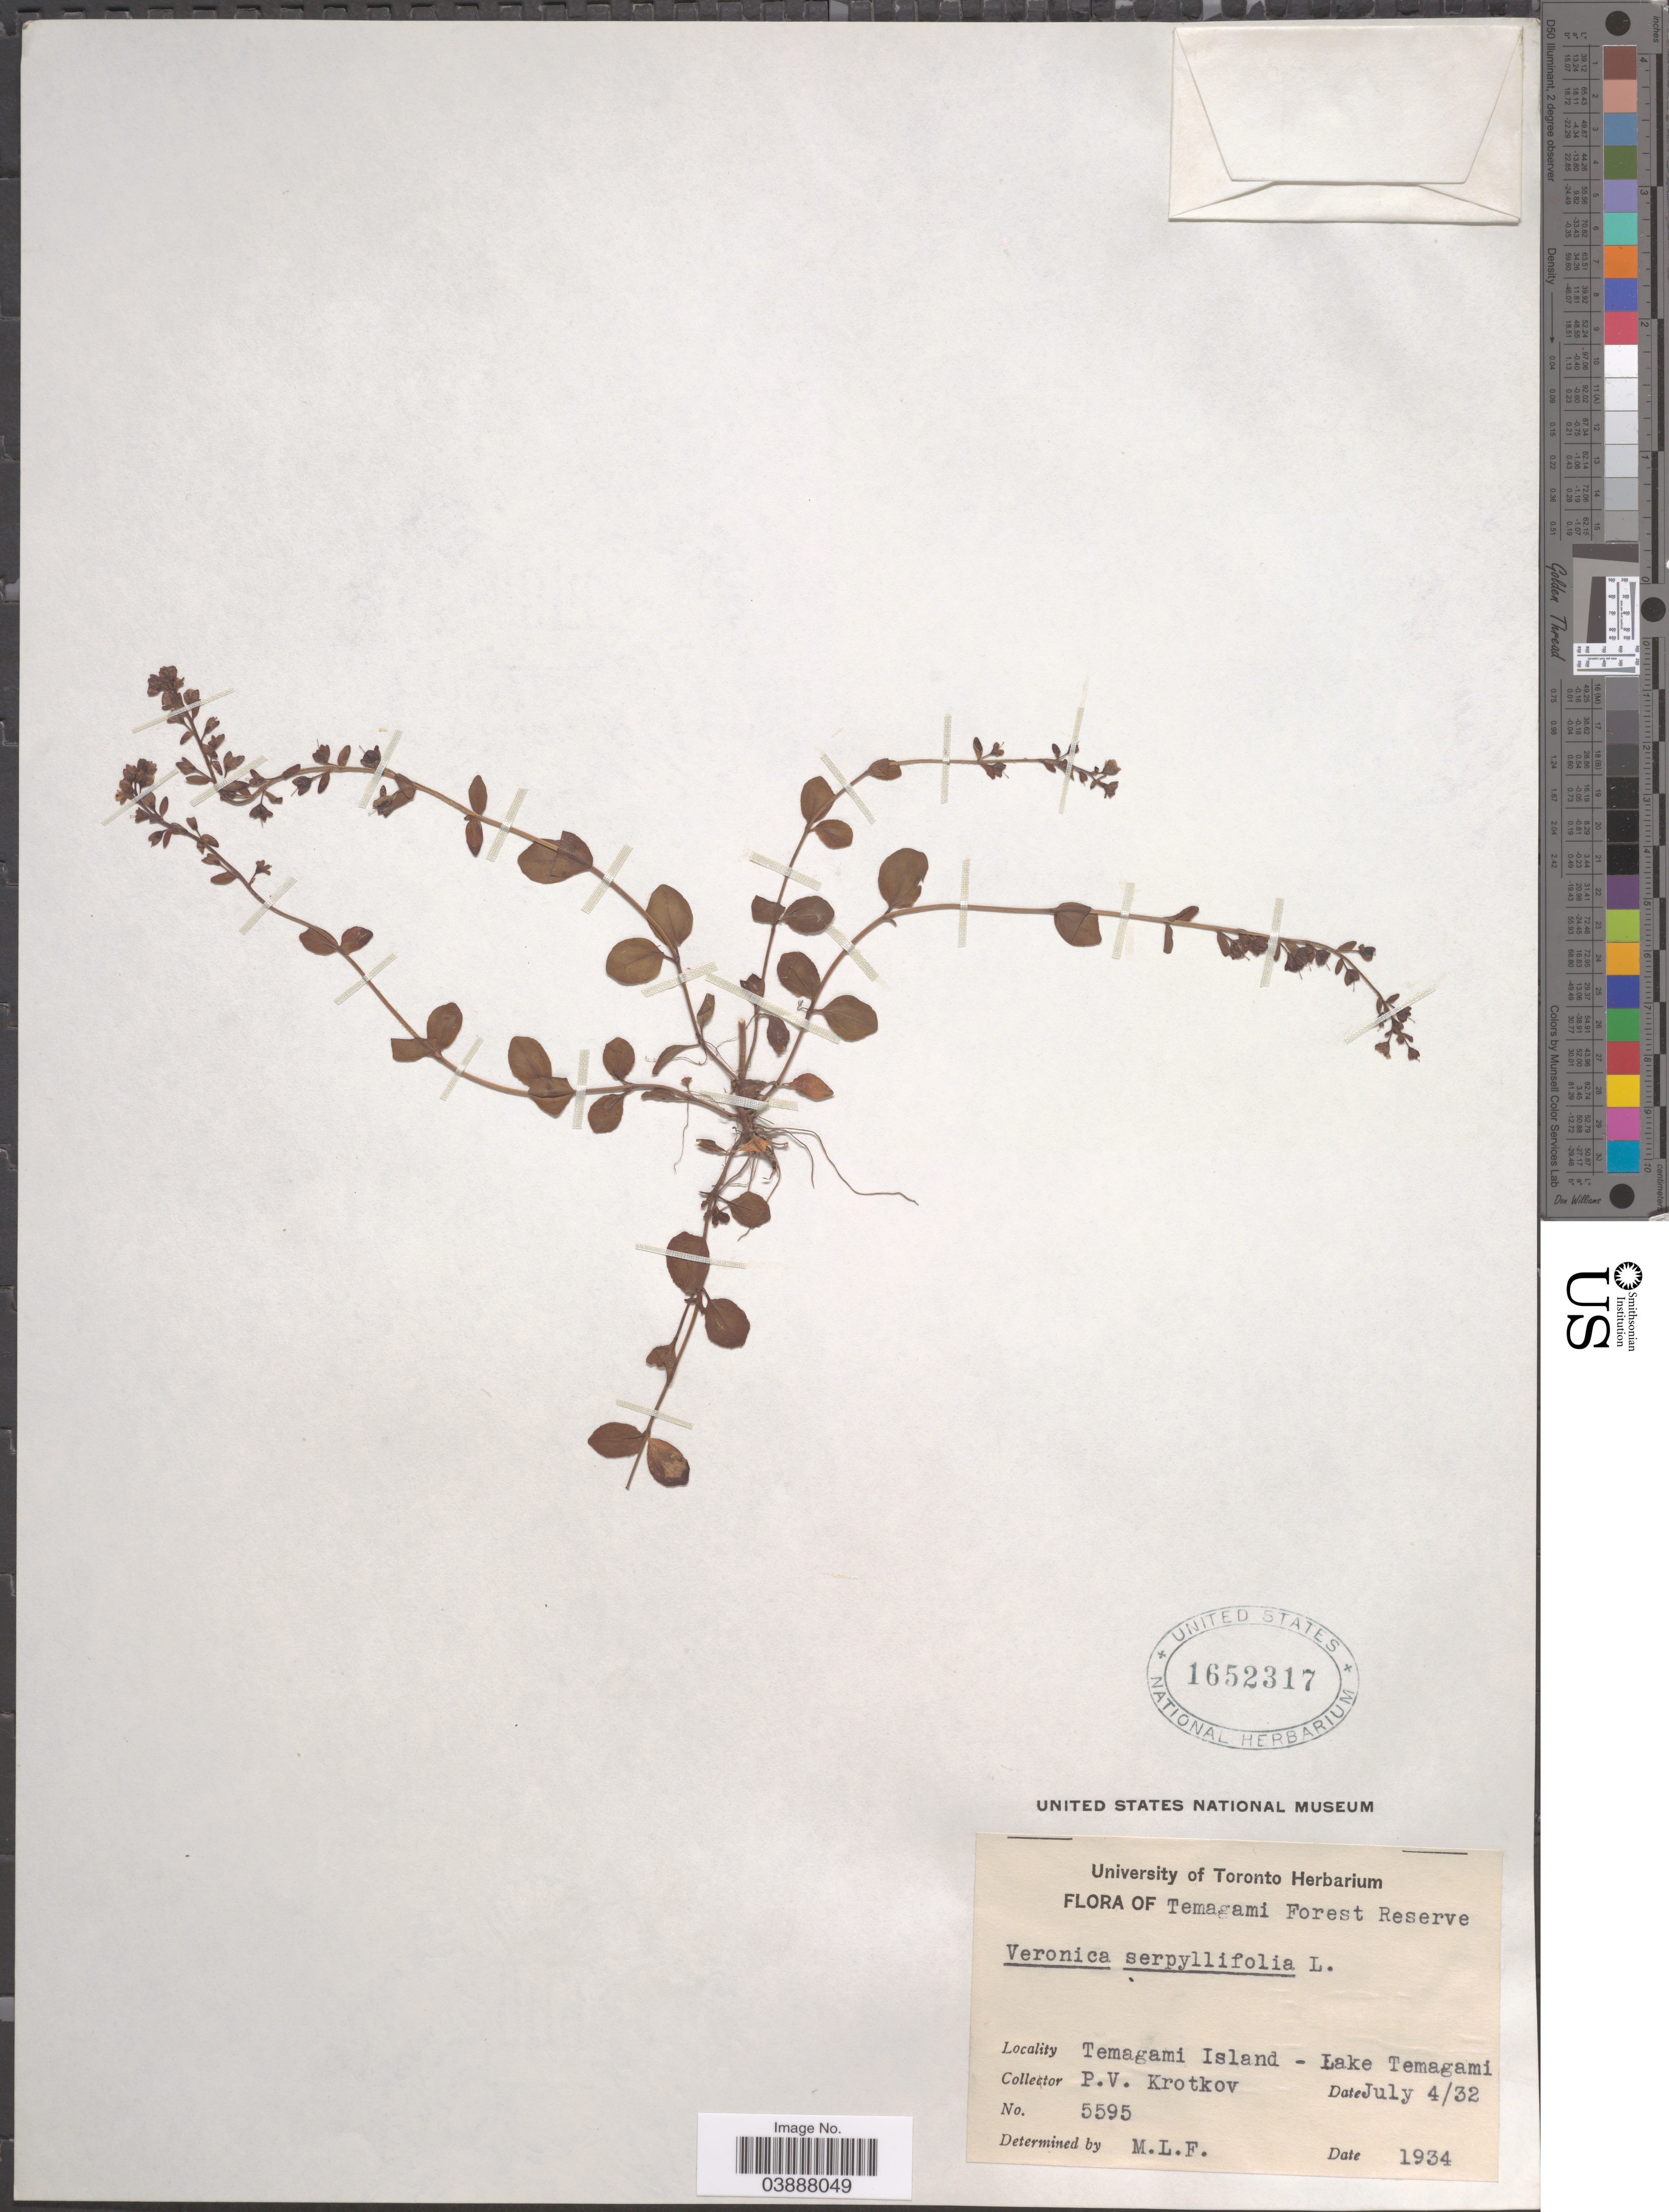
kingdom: Plantae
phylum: Tracheophyta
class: Magnoliopsida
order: Lamiales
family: Plantaginaceae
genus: Veronica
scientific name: Veronica serpyllifolia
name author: L.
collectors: P. V. Krotkov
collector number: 5595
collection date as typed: Transcribed d/m/y: 4/7/32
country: Canada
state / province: Ontario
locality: Temagami Forest Reserve. Temagami Island - Lake Temagami.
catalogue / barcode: US 1652317